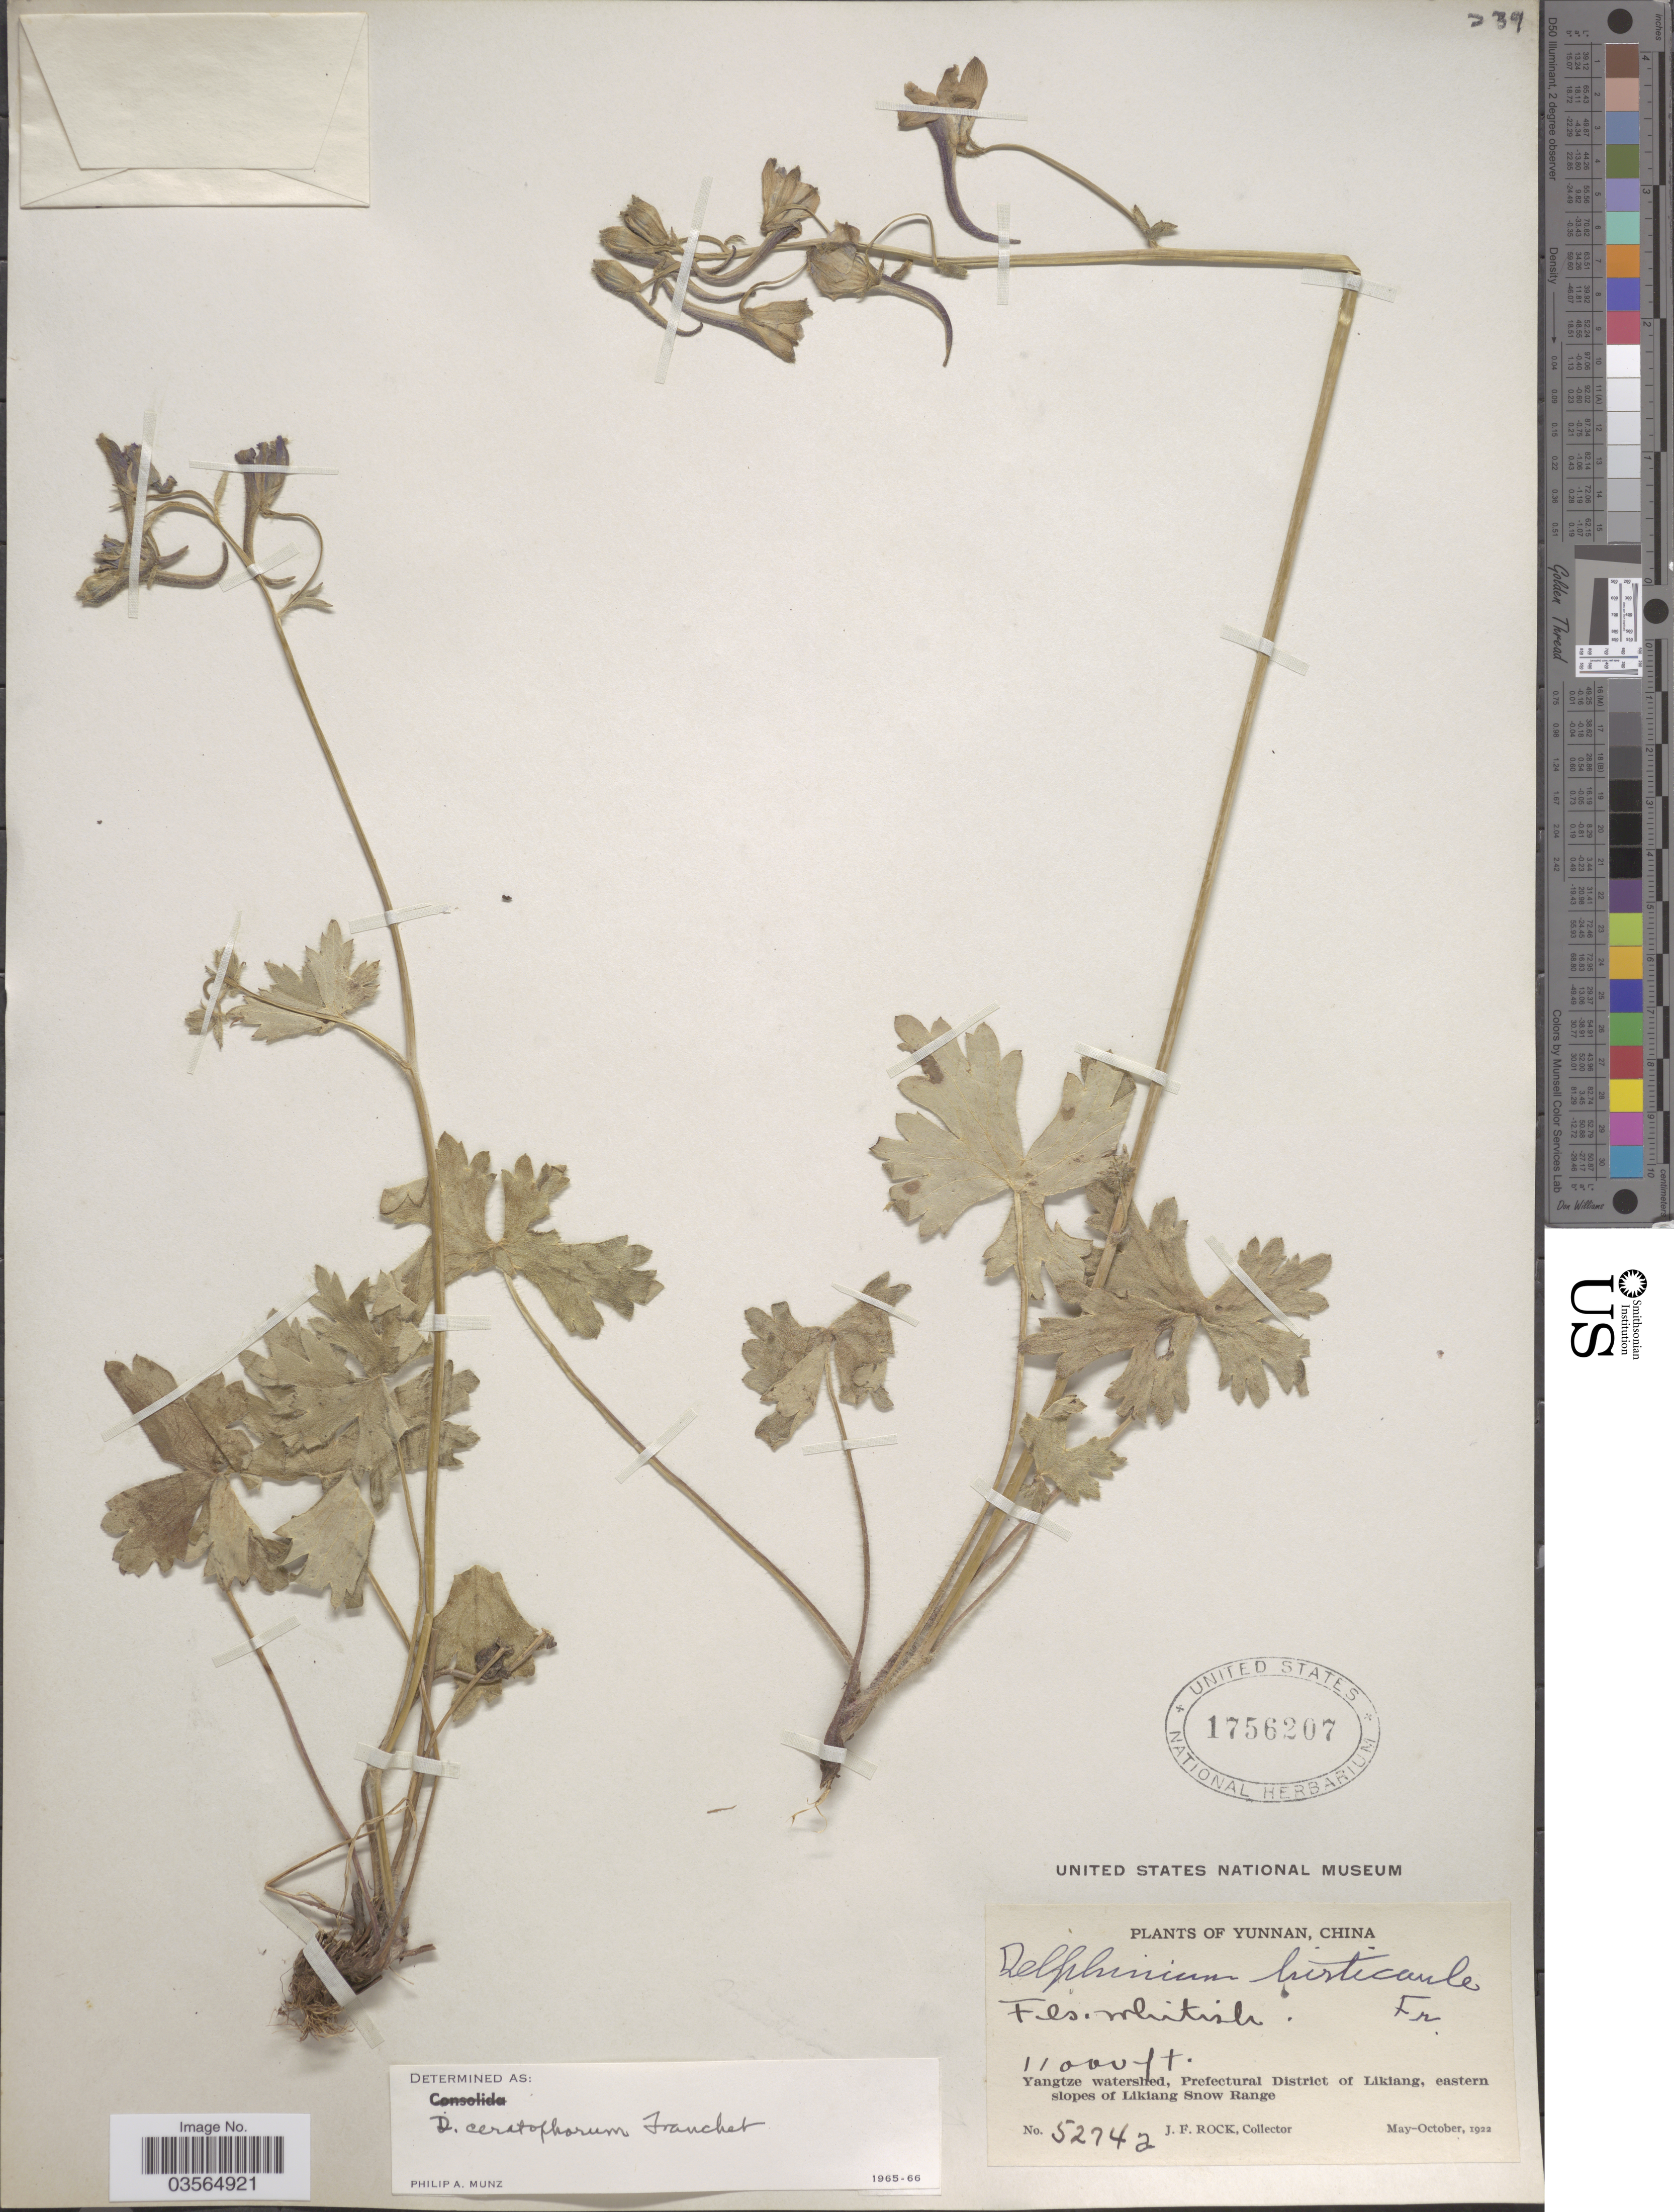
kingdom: Plantae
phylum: Tracheophyta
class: Magnoliopsida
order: Ranunculales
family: Ranunculaceae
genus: Delphinium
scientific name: Delphinium ceratophorum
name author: Franch.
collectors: J. Rock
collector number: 5274a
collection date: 1922-05/1922-10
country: China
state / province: Yunnan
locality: Yangtze watershed, Prefectural District of Likiang, eastern slopes of Likiang Snow Range.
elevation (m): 3353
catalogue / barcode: US 1756207